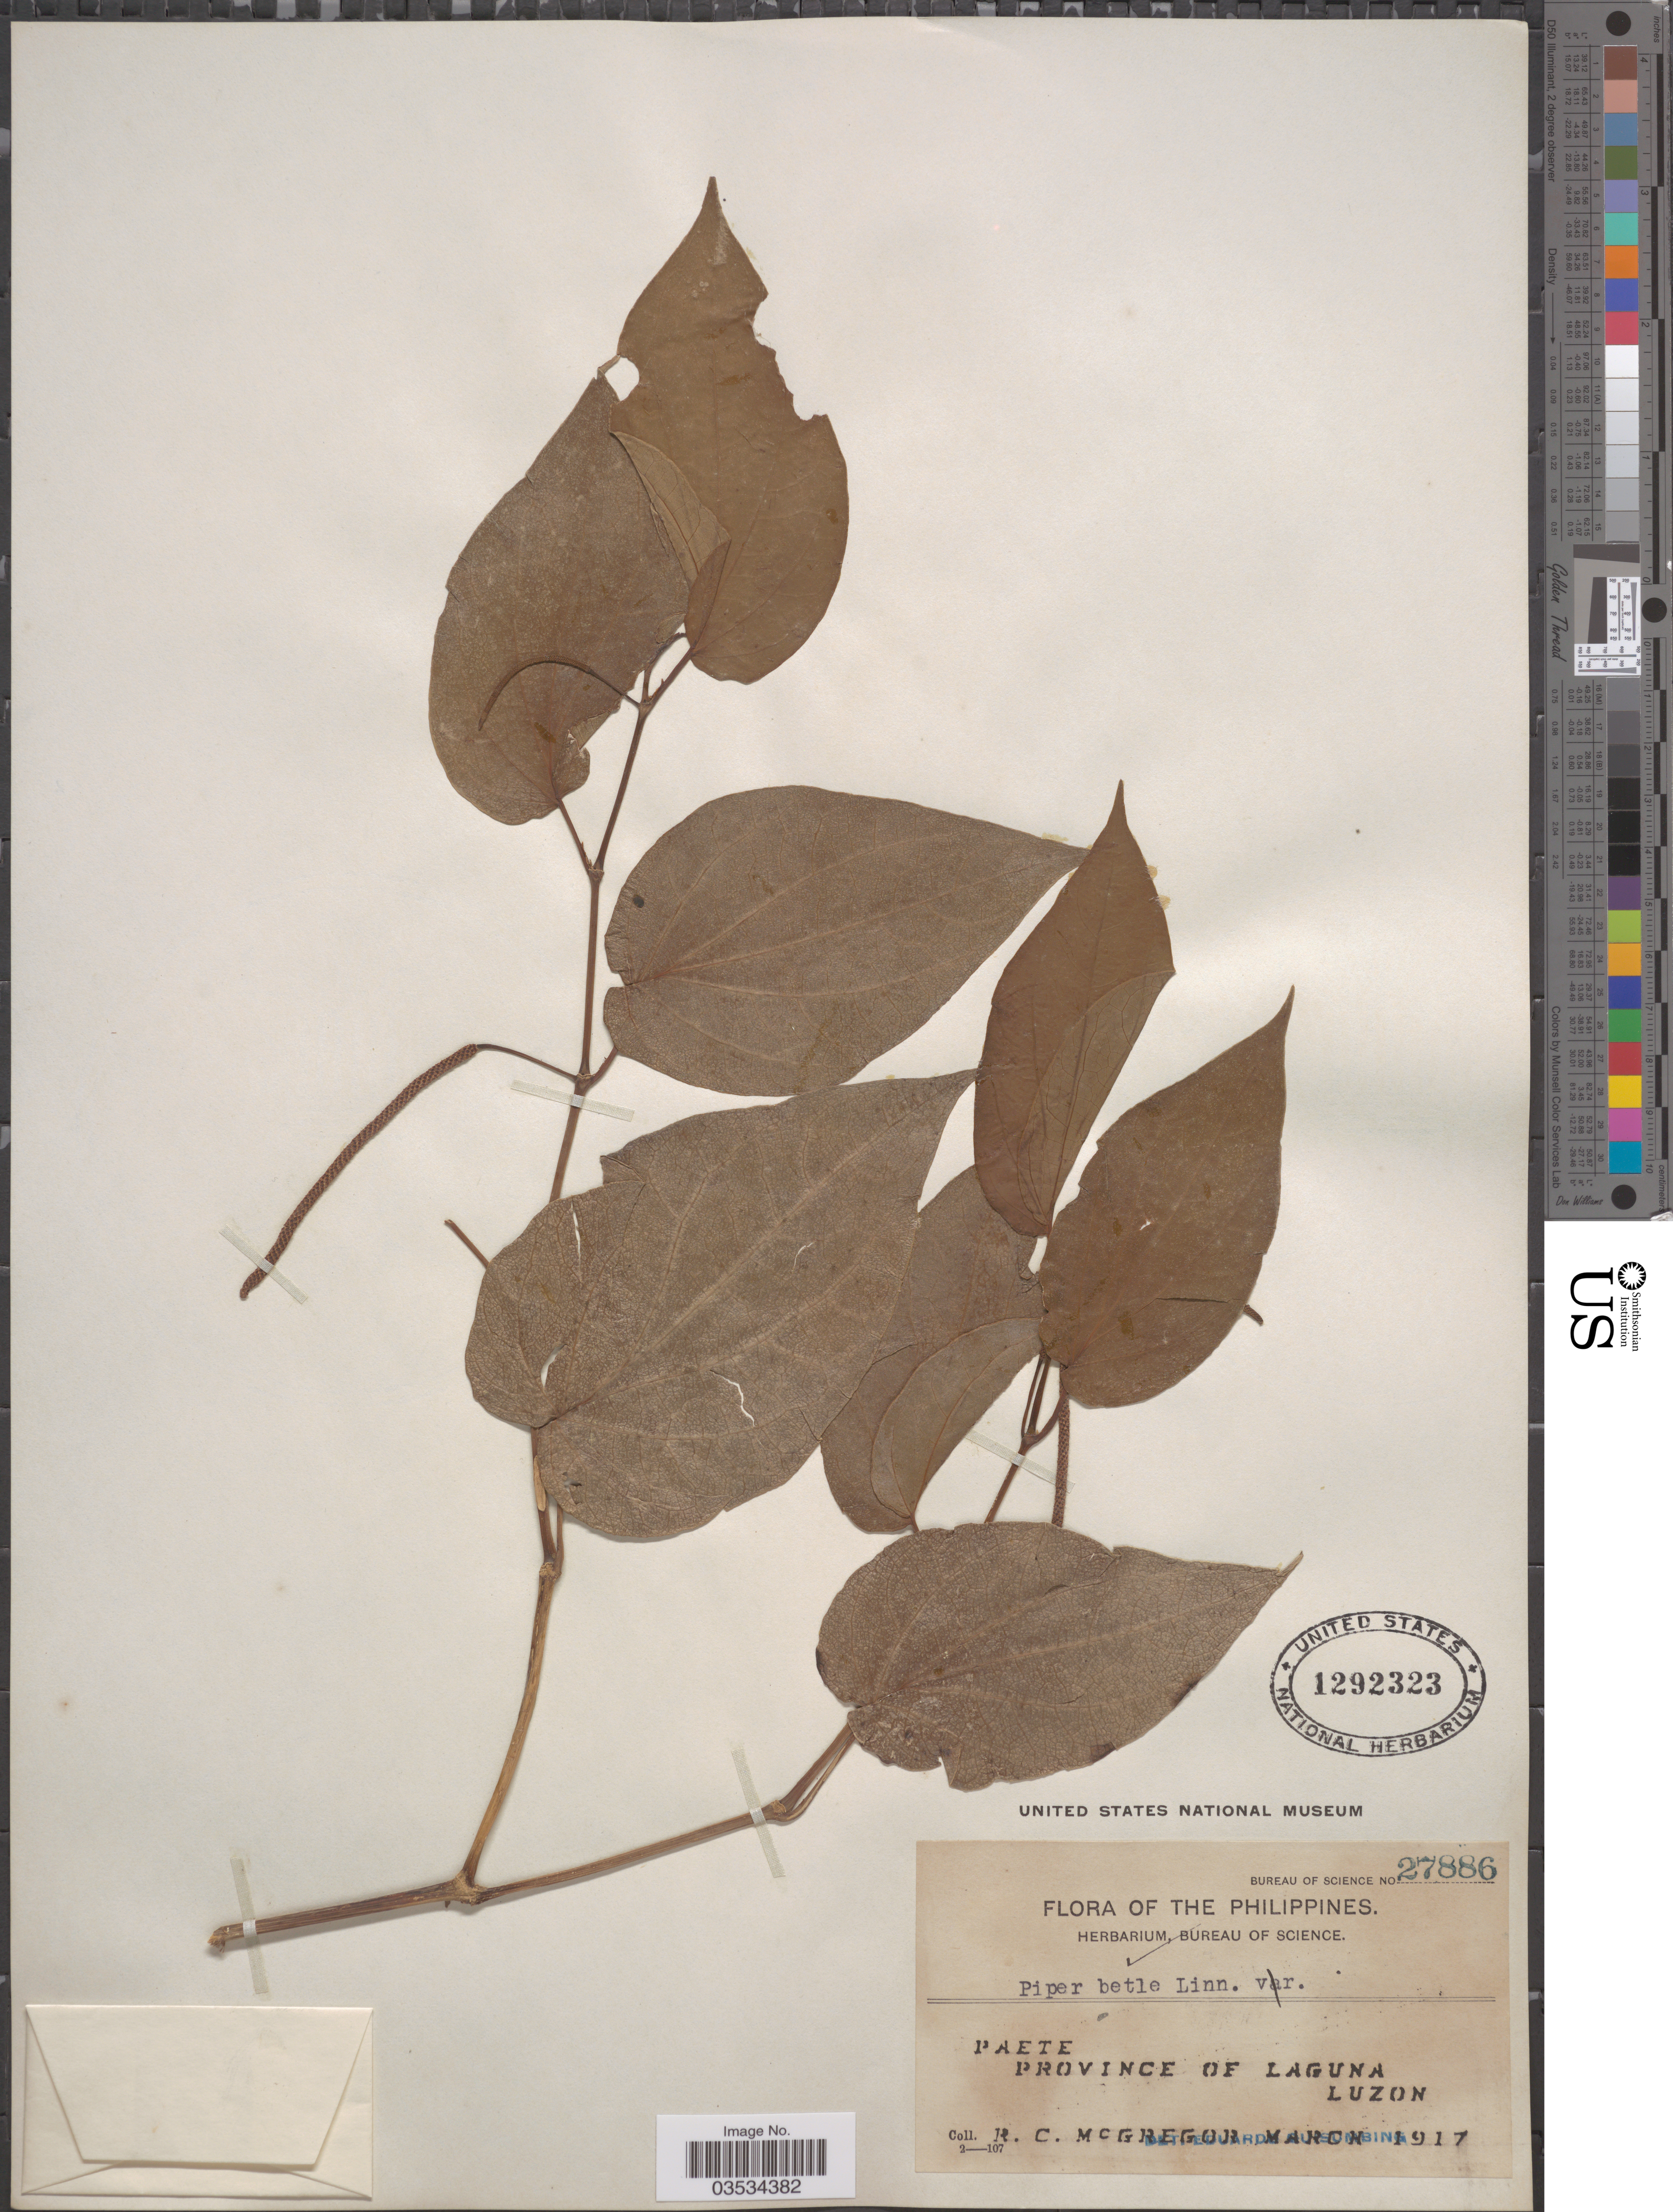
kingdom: Plantae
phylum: Tracheophyta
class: Magnoliopsida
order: Piperales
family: Piperaceae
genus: Piper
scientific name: Piper betle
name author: L.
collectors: R. C. McGregor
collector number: Bureau of Science 27886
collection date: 1917-03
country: Philippines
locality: Paete. Province of Laguna. Luzon.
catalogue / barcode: US 1292323